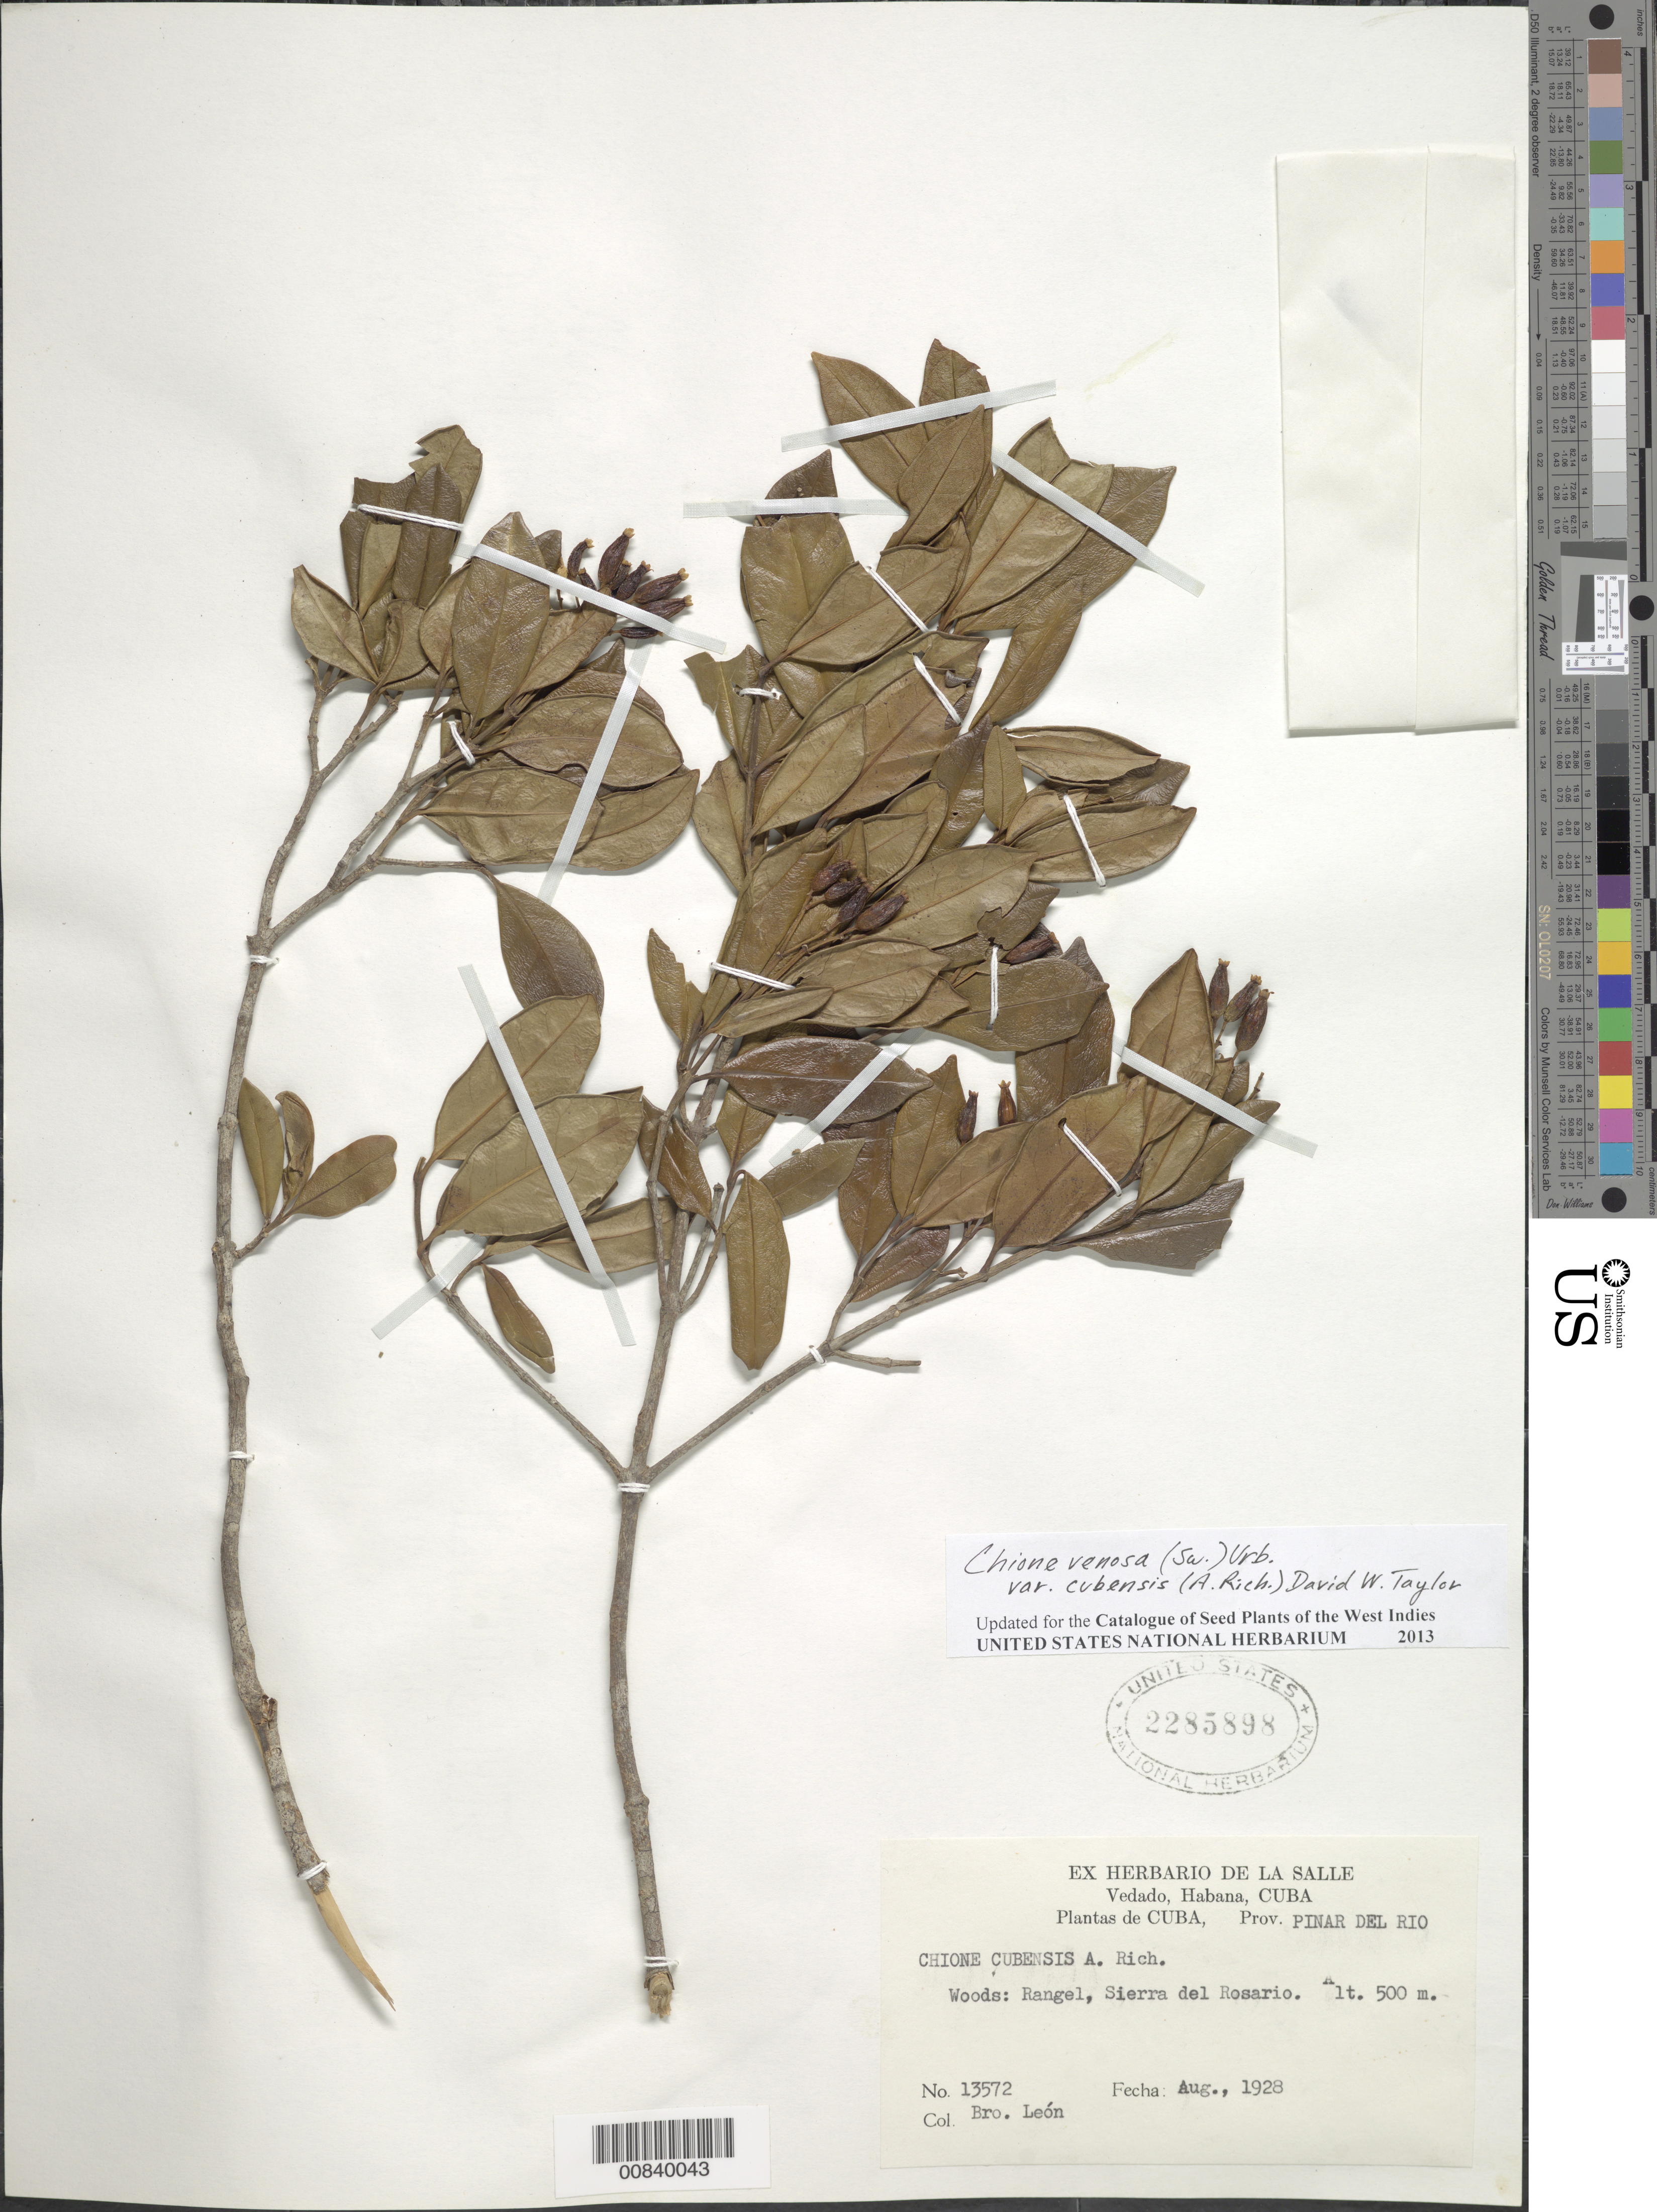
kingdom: Plantae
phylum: Tracheophyta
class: Magnoliopsida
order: Gentianales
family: Rubiaceae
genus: Chione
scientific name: Chione venosa var. cubensis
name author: (Sw.) Urb.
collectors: Bro. León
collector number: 13572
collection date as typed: Aug 1928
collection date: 1928-08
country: Cuba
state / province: Pinar del Río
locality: Rangel, Sierra del Rosario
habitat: Woods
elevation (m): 500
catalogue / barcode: US 2285898